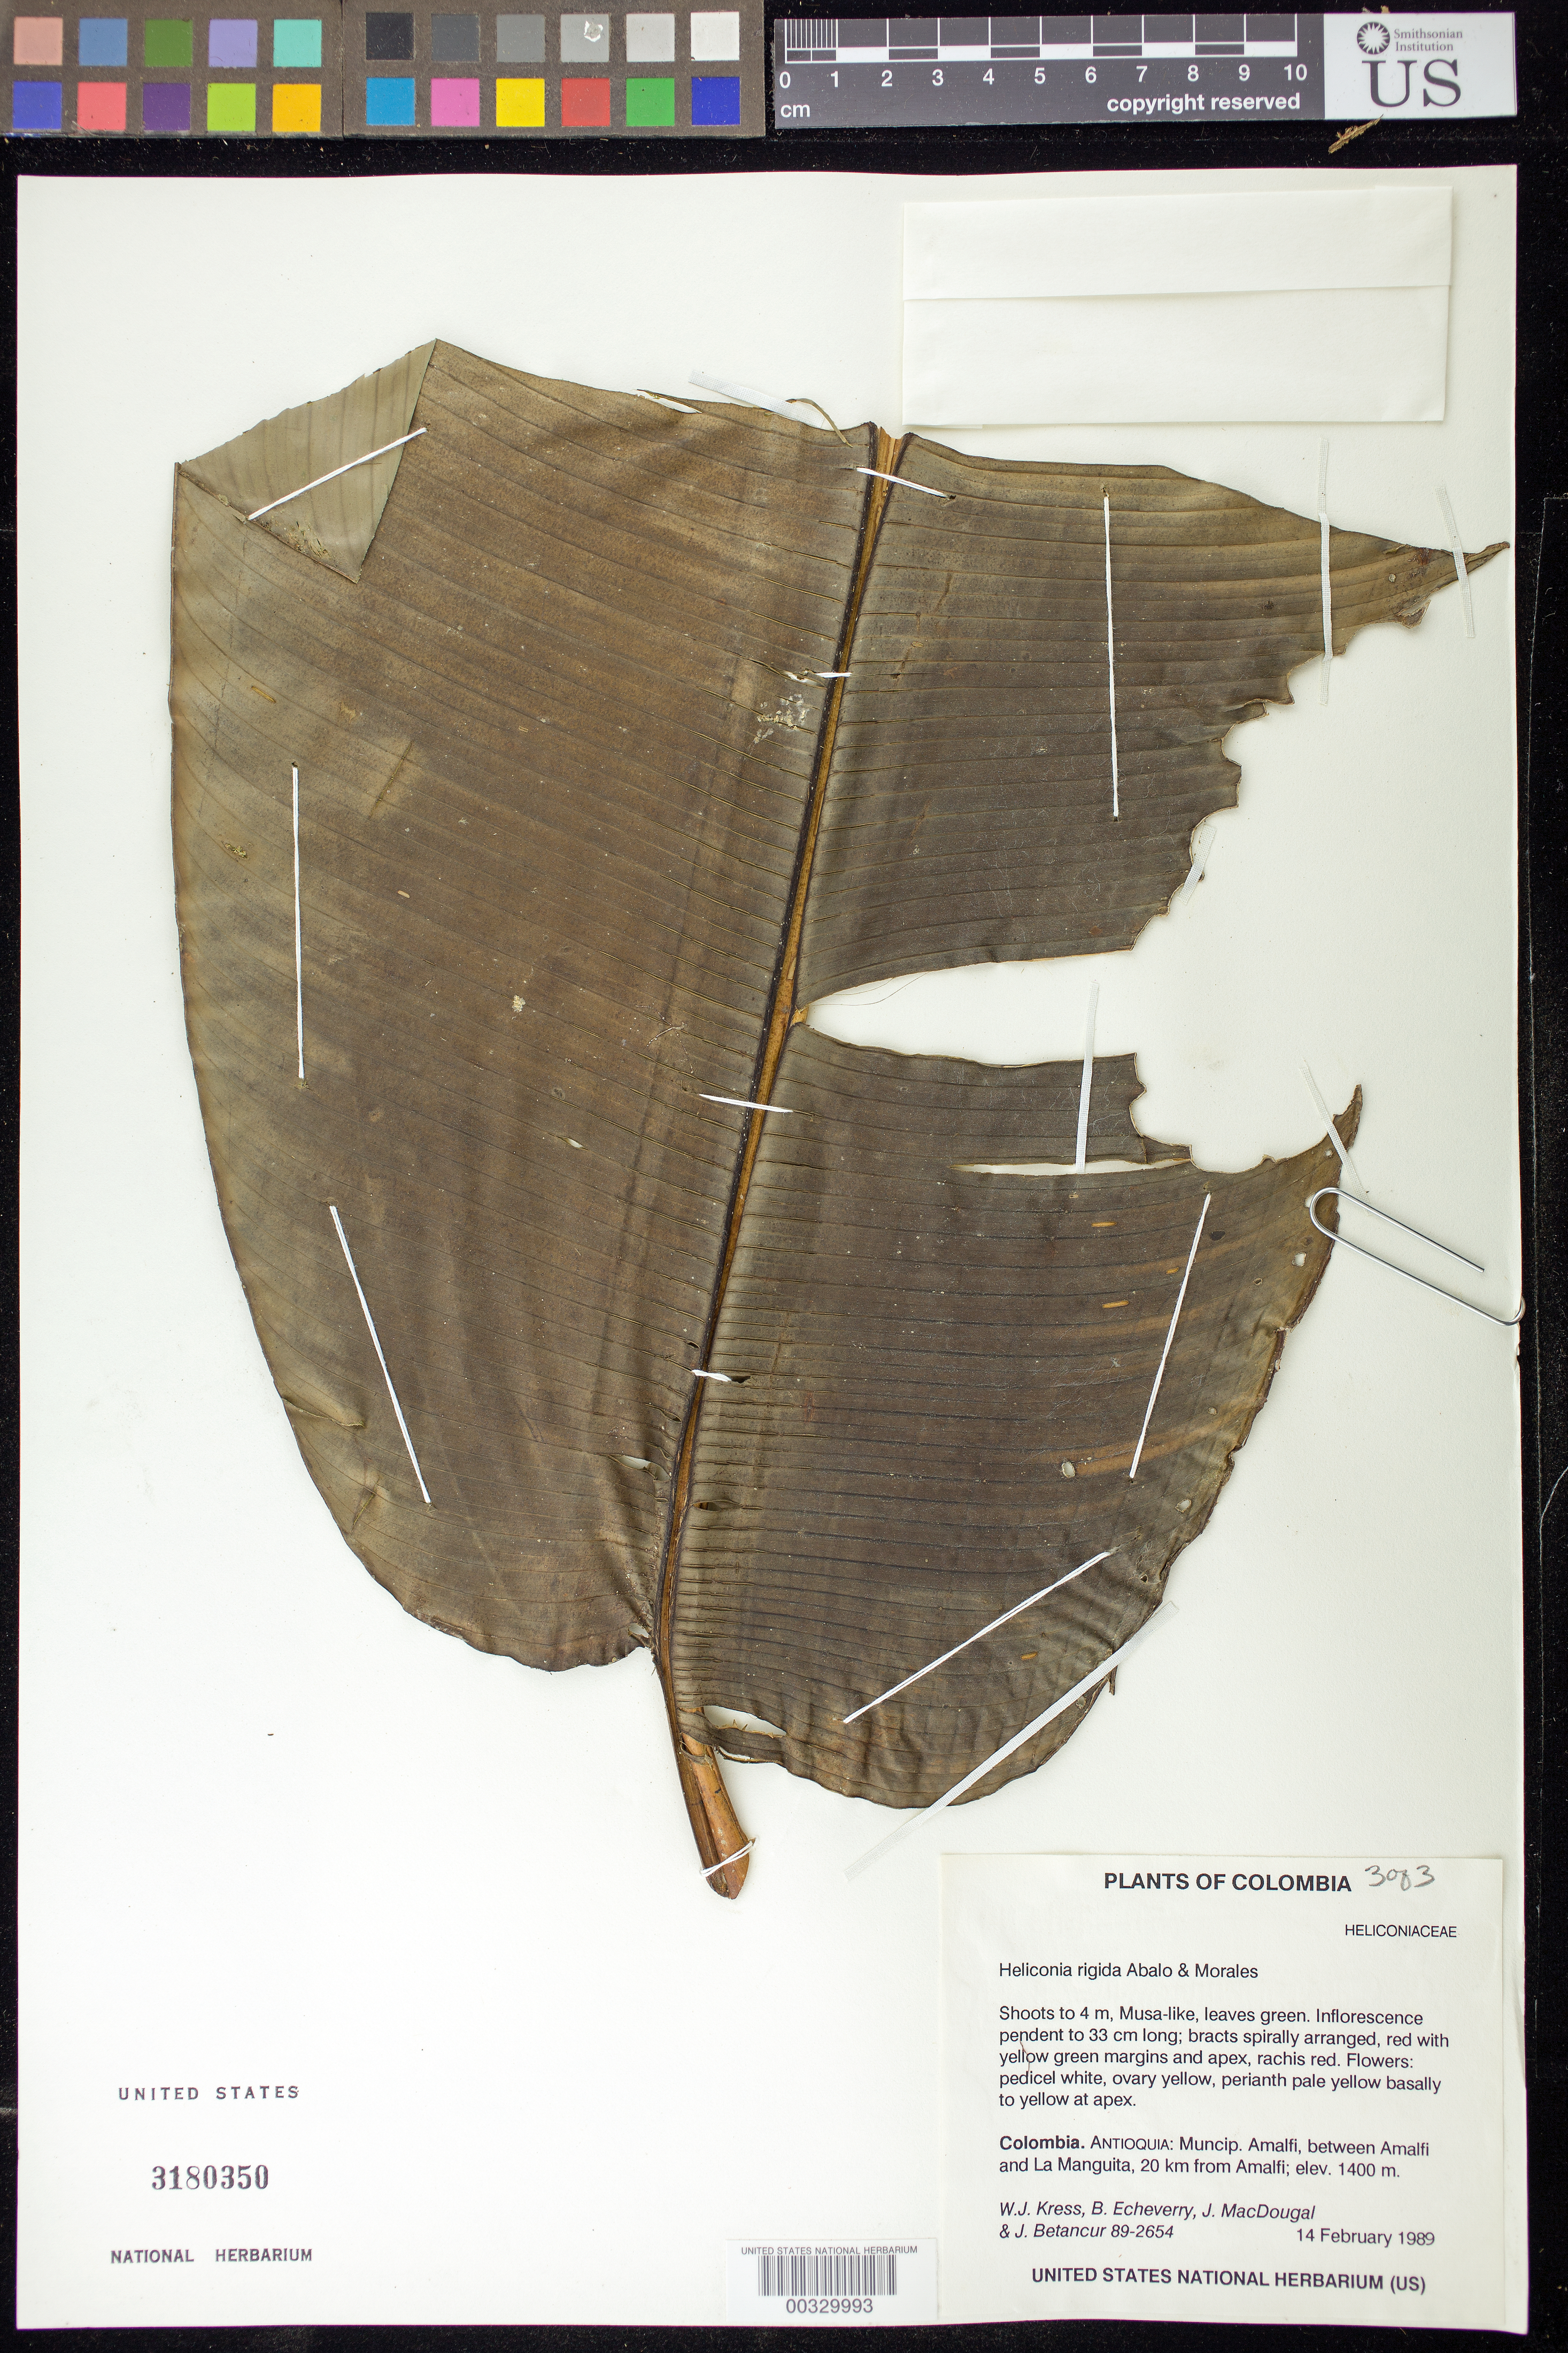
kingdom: Plantae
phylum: Tracheophyta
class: Liliopsida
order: Zingiberales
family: Heliconiaceae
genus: Heliconia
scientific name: Heliconia rigida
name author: Abalo & G. Morales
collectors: W. J. Kress, B. Echeverry, J. M. MacDougal & J. C. Betancur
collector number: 89-2654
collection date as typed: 14 Feb 1989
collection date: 1989-02-14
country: Colombia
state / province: Antioquia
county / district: Amalfi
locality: Mun of Amalfi, between Amalfi and la Manguita, 20 km from Amalfi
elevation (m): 1400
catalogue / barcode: US 3180350